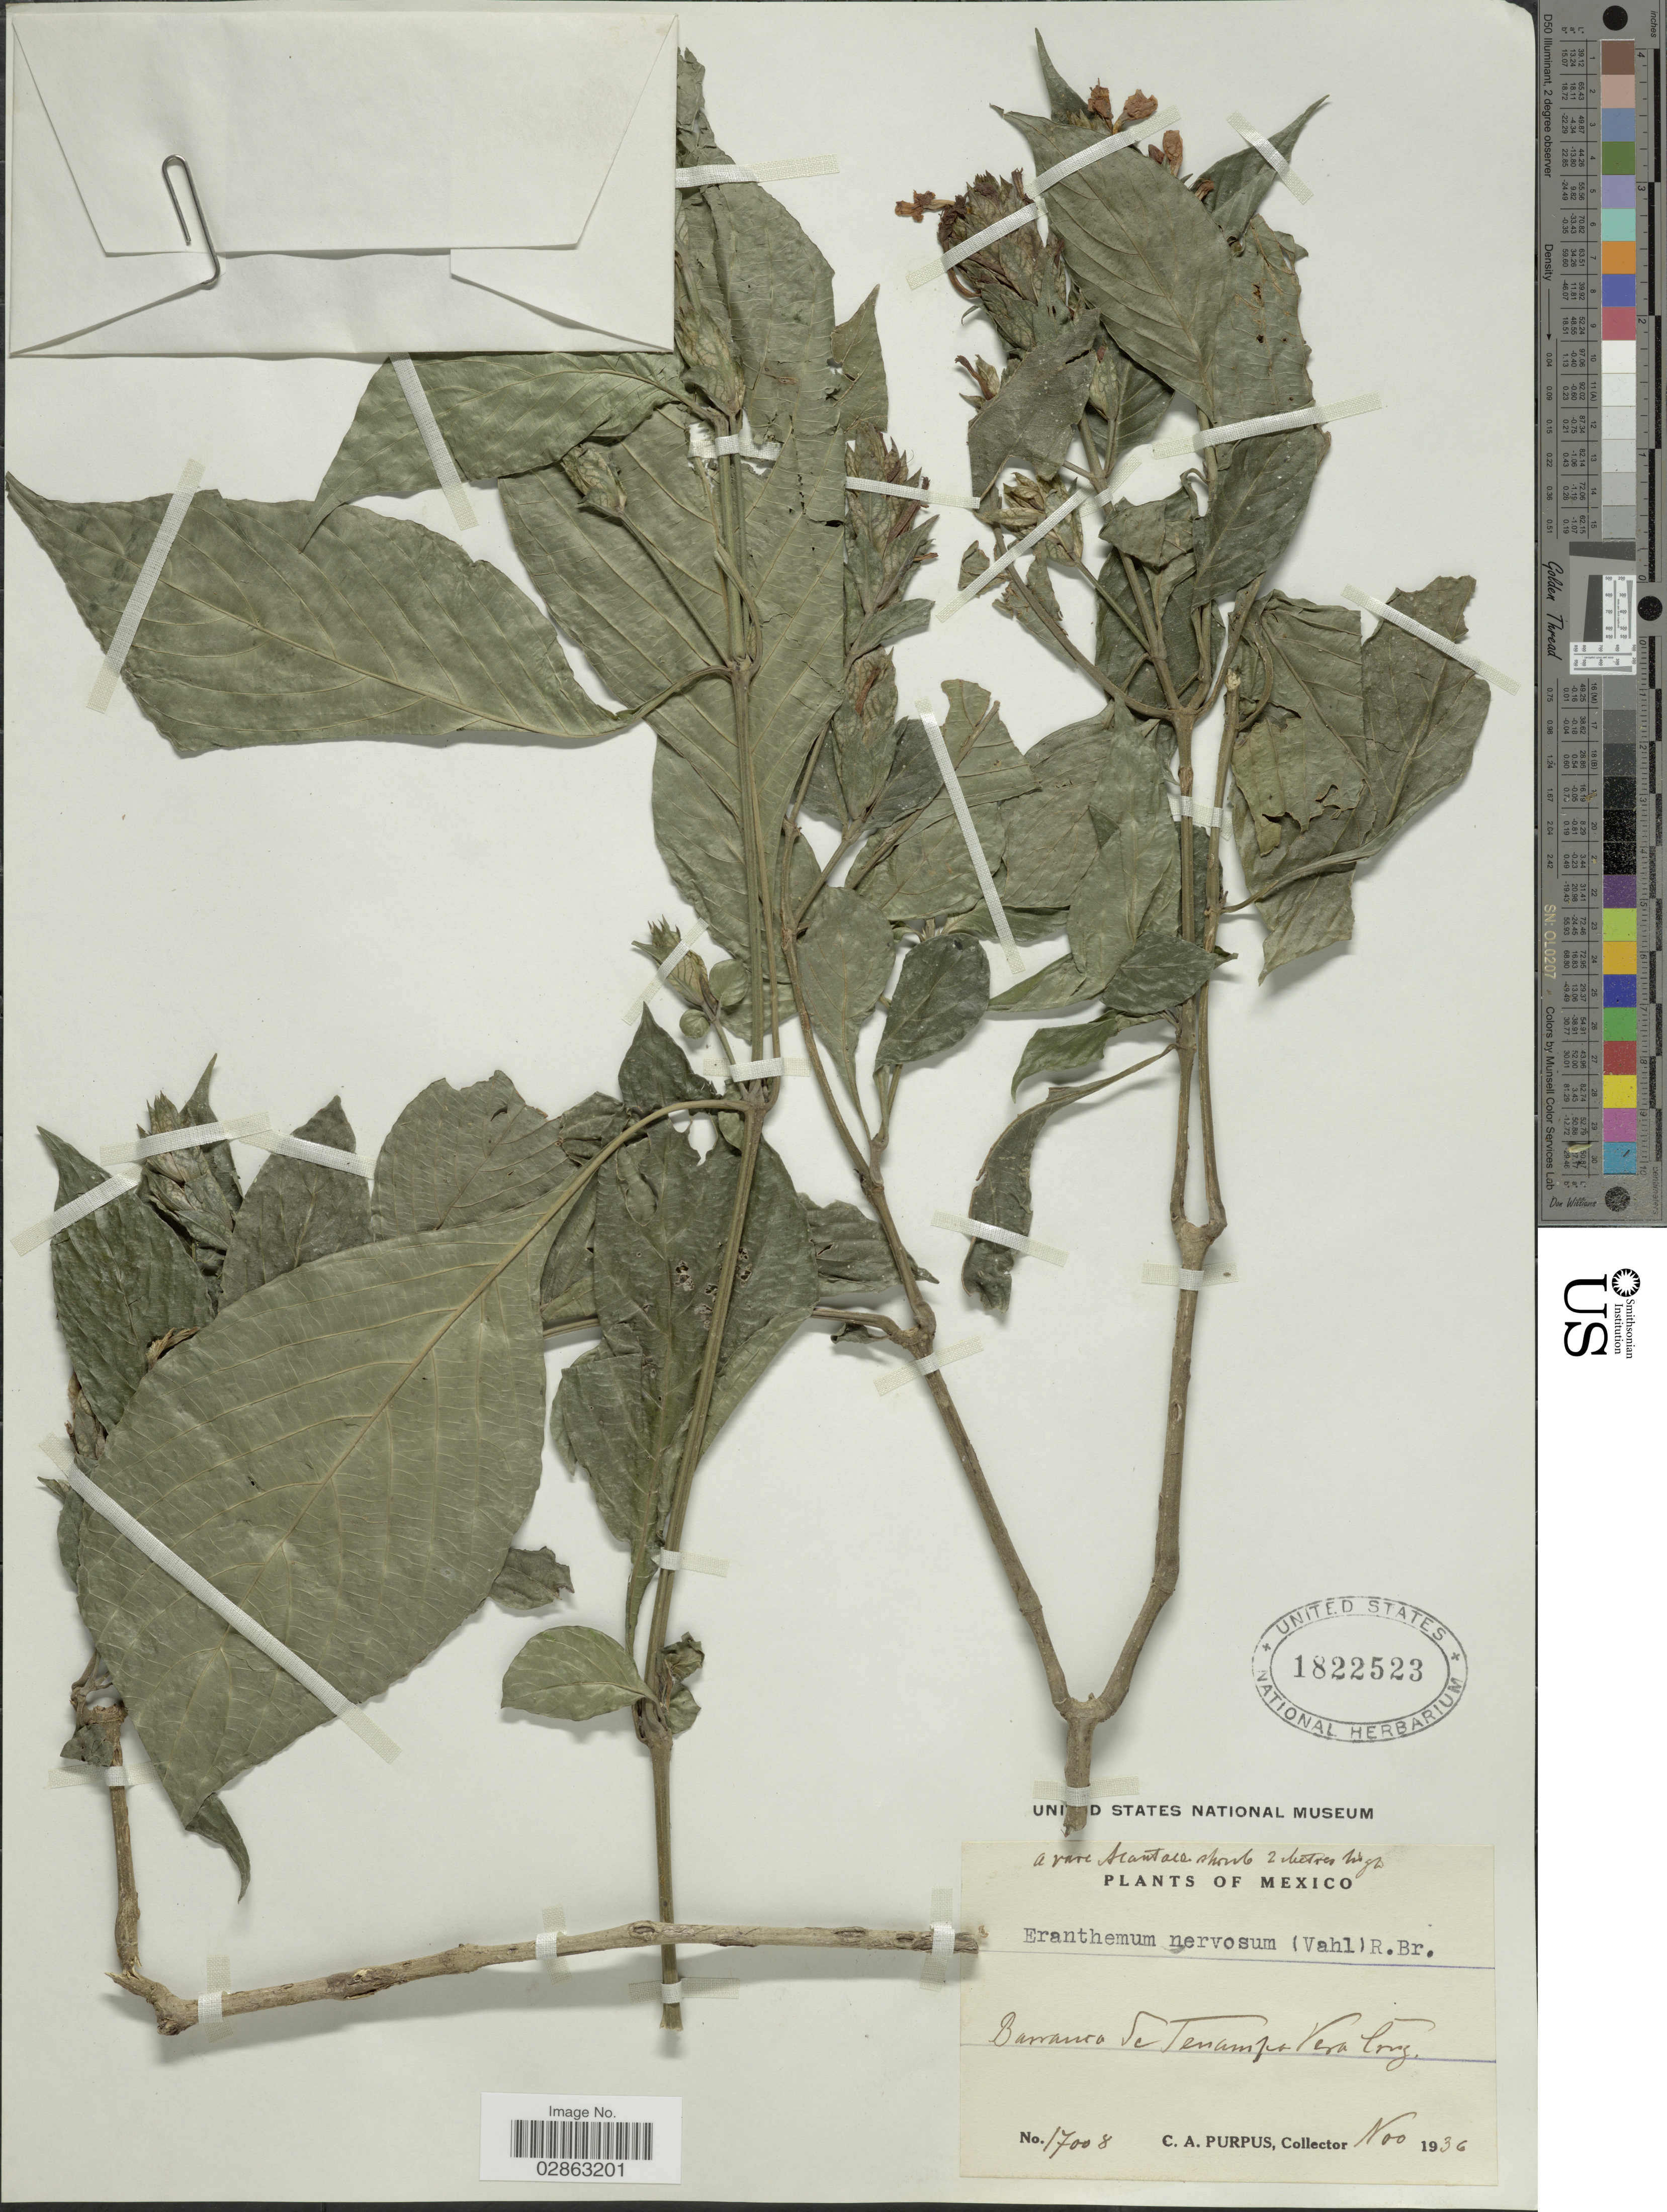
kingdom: Plantae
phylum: Tracheophyta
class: Magnoliopsida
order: Lamiales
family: Acanthaceae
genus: Eranthemum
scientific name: Eranthemum pulchellum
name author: Andrews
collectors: C. A. Purpus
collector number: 17008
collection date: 1936-11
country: Mexico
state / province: Veracruz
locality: Barranca de Tenampa Vera Cruz.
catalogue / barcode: US 1822523